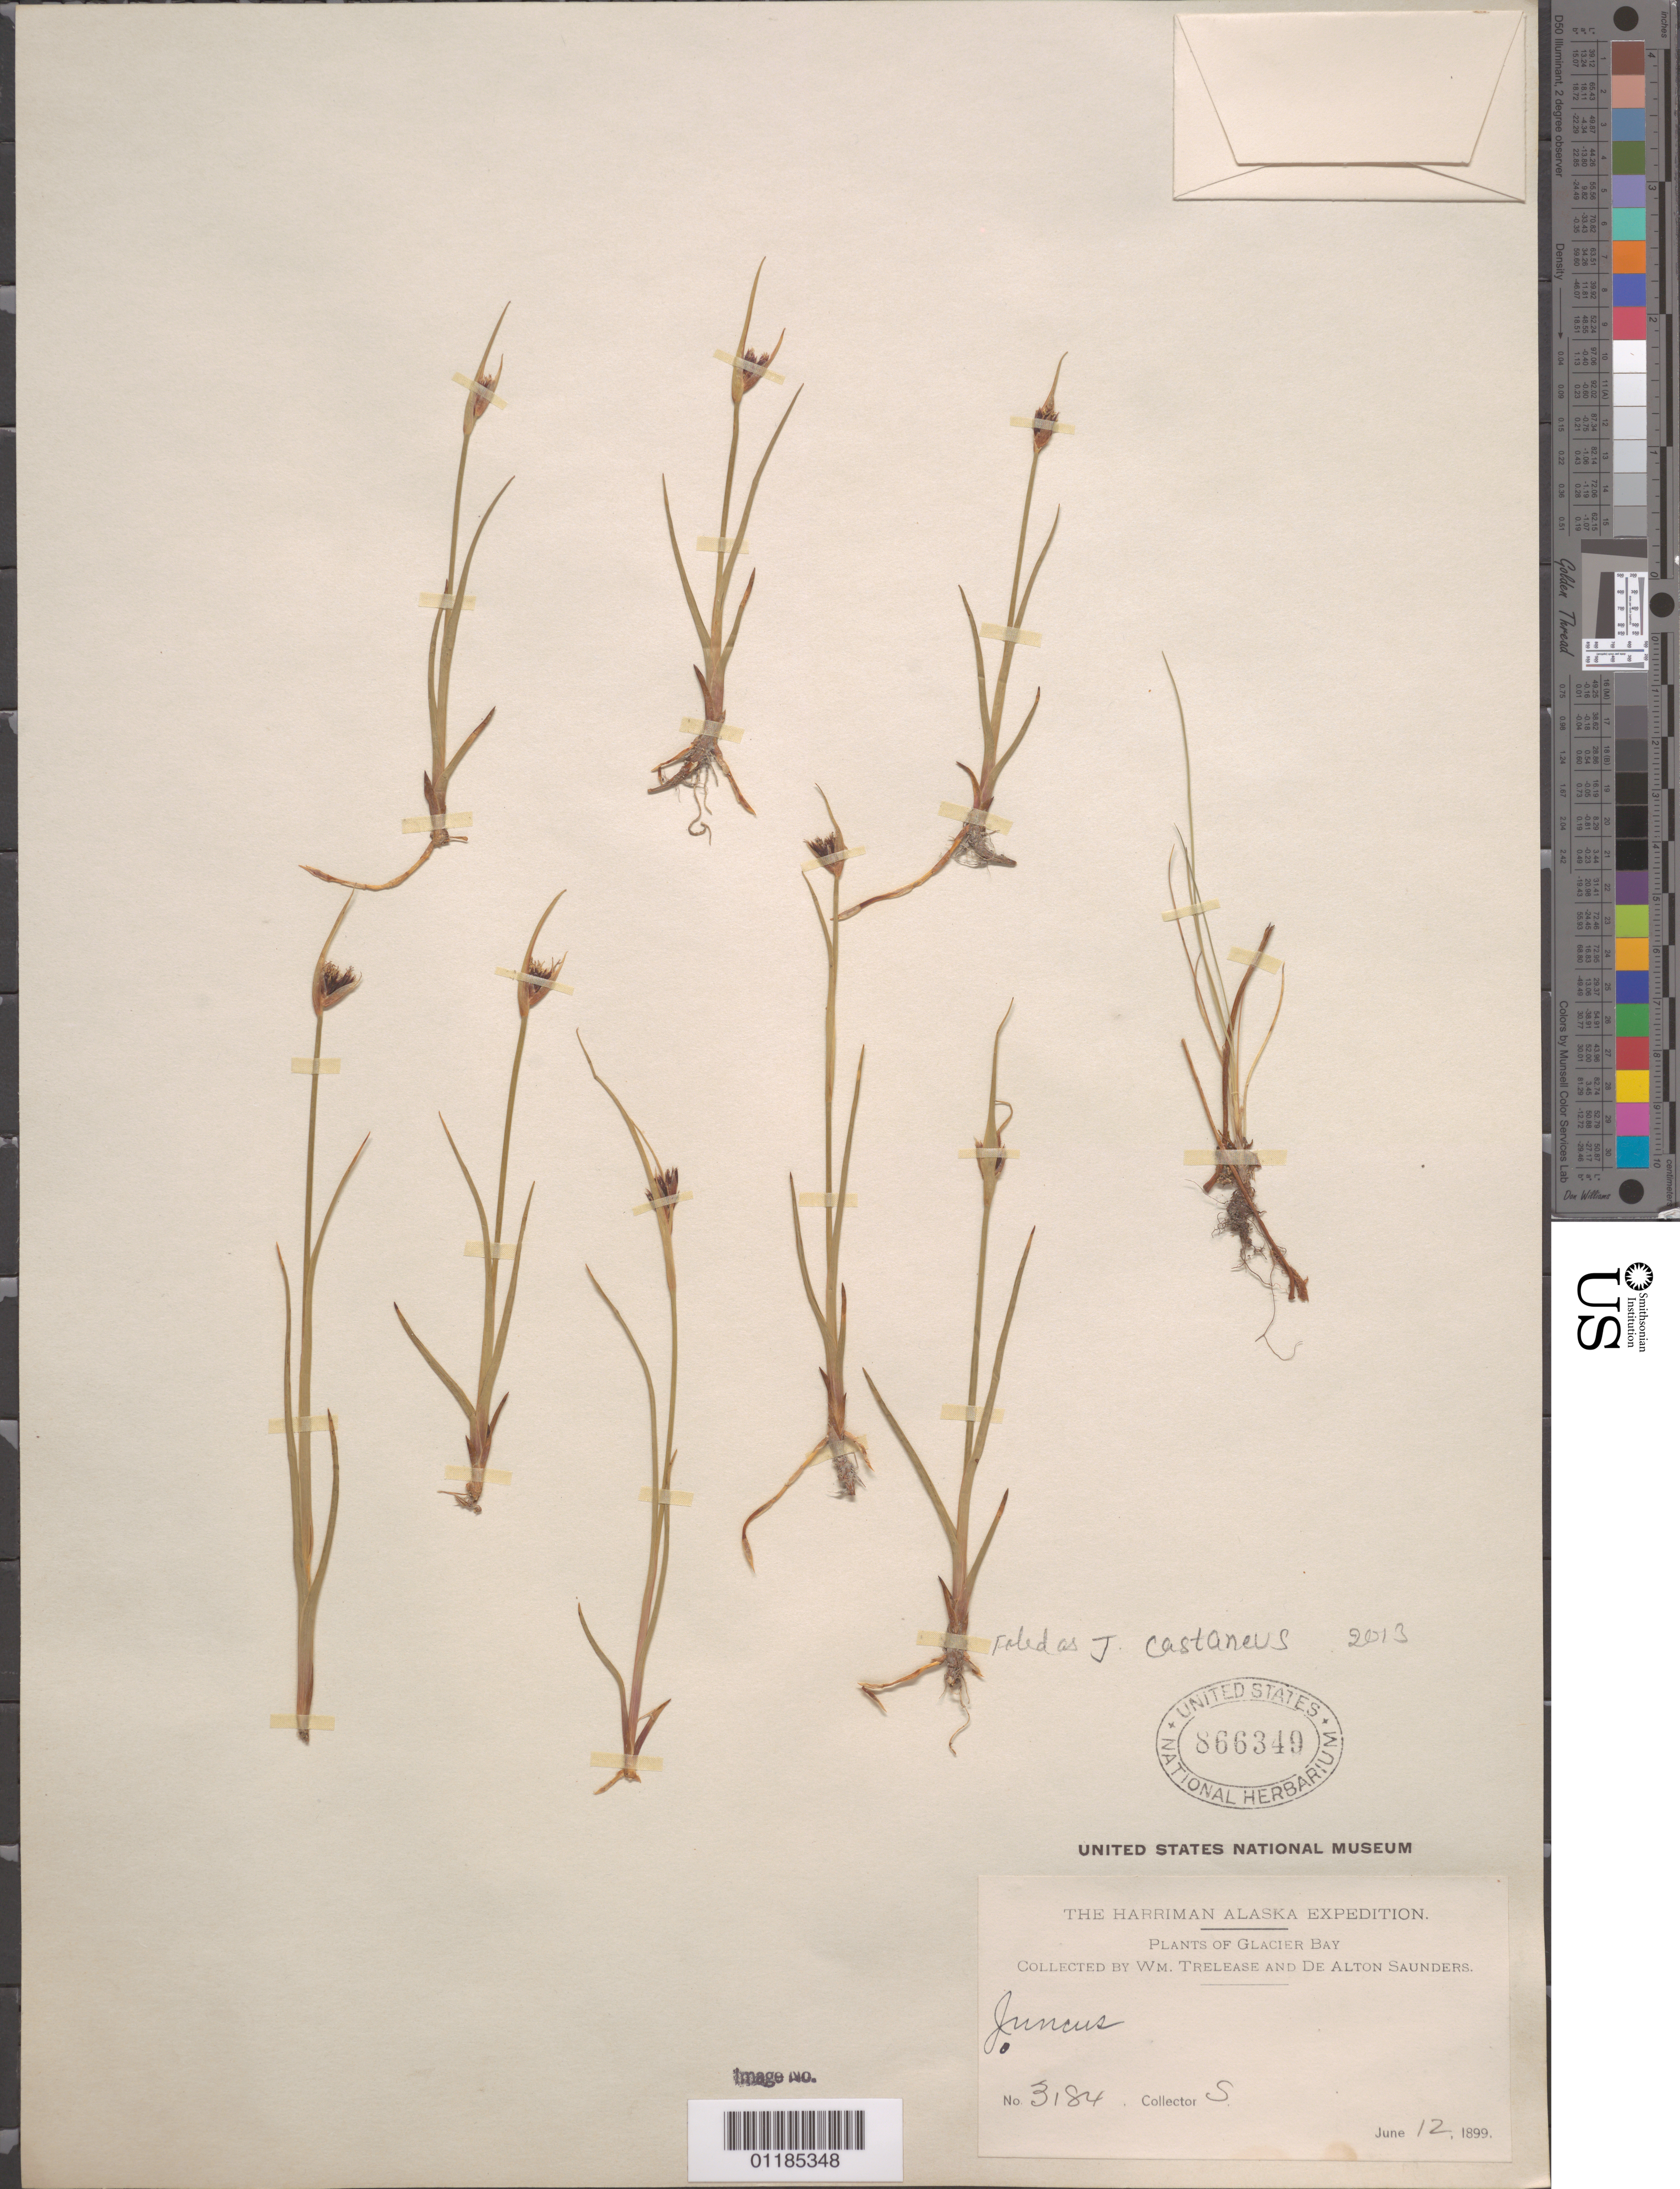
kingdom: Plantae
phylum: Tracheophyta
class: Liliopsida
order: Poales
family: Juncaceae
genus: Juncus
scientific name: Juncus castaneus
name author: Sm.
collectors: W. Trelease & D. Saunders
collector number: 3184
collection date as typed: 12 Jun 1899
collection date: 1899-06-12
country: United States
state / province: Alaska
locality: Glacier Bay.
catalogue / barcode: US 866349